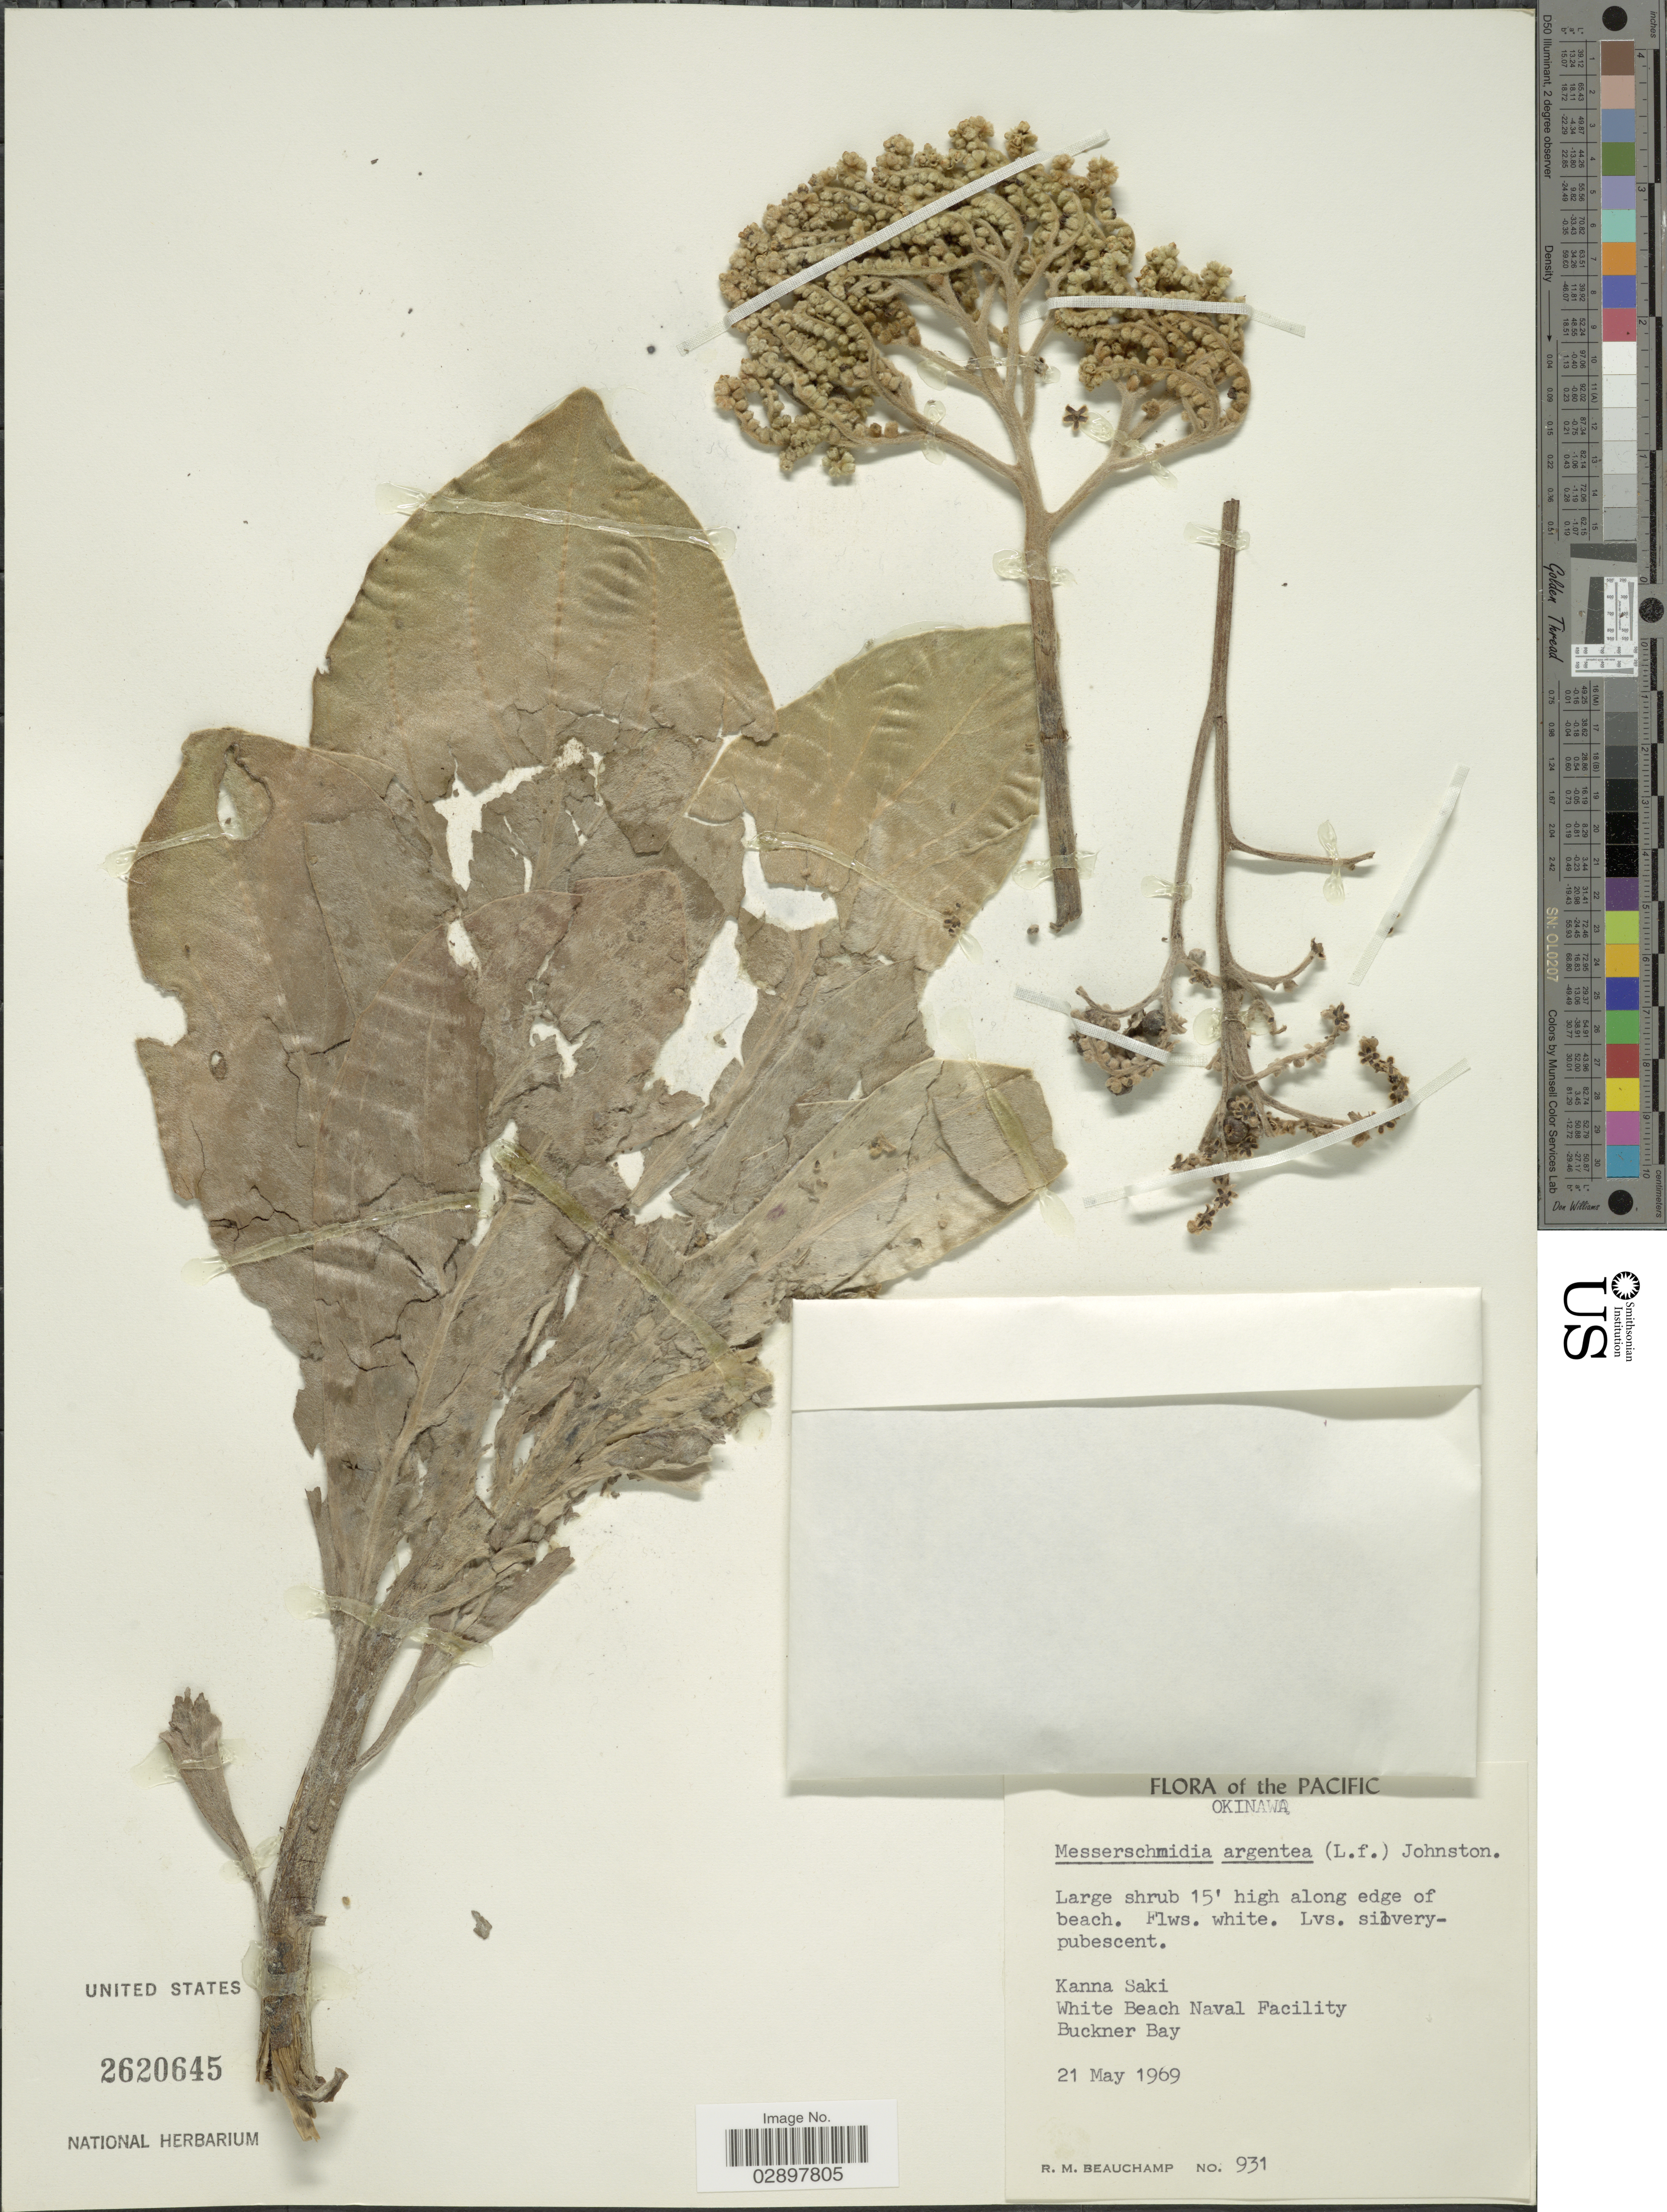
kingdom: Plantae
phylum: Tracheophyta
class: Magnoliopsida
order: Boraginales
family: Heliotropiaceae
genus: Tournefortia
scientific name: Tournefortia messerschmidia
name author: Sweet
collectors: R. Beauchamp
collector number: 931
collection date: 1969-05-21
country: Japan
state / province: Okinawa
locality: Pacific. Okinawa. Kanna Saki, White Beach Naval Facility. Buckner Bay.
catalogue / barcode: US 2620645